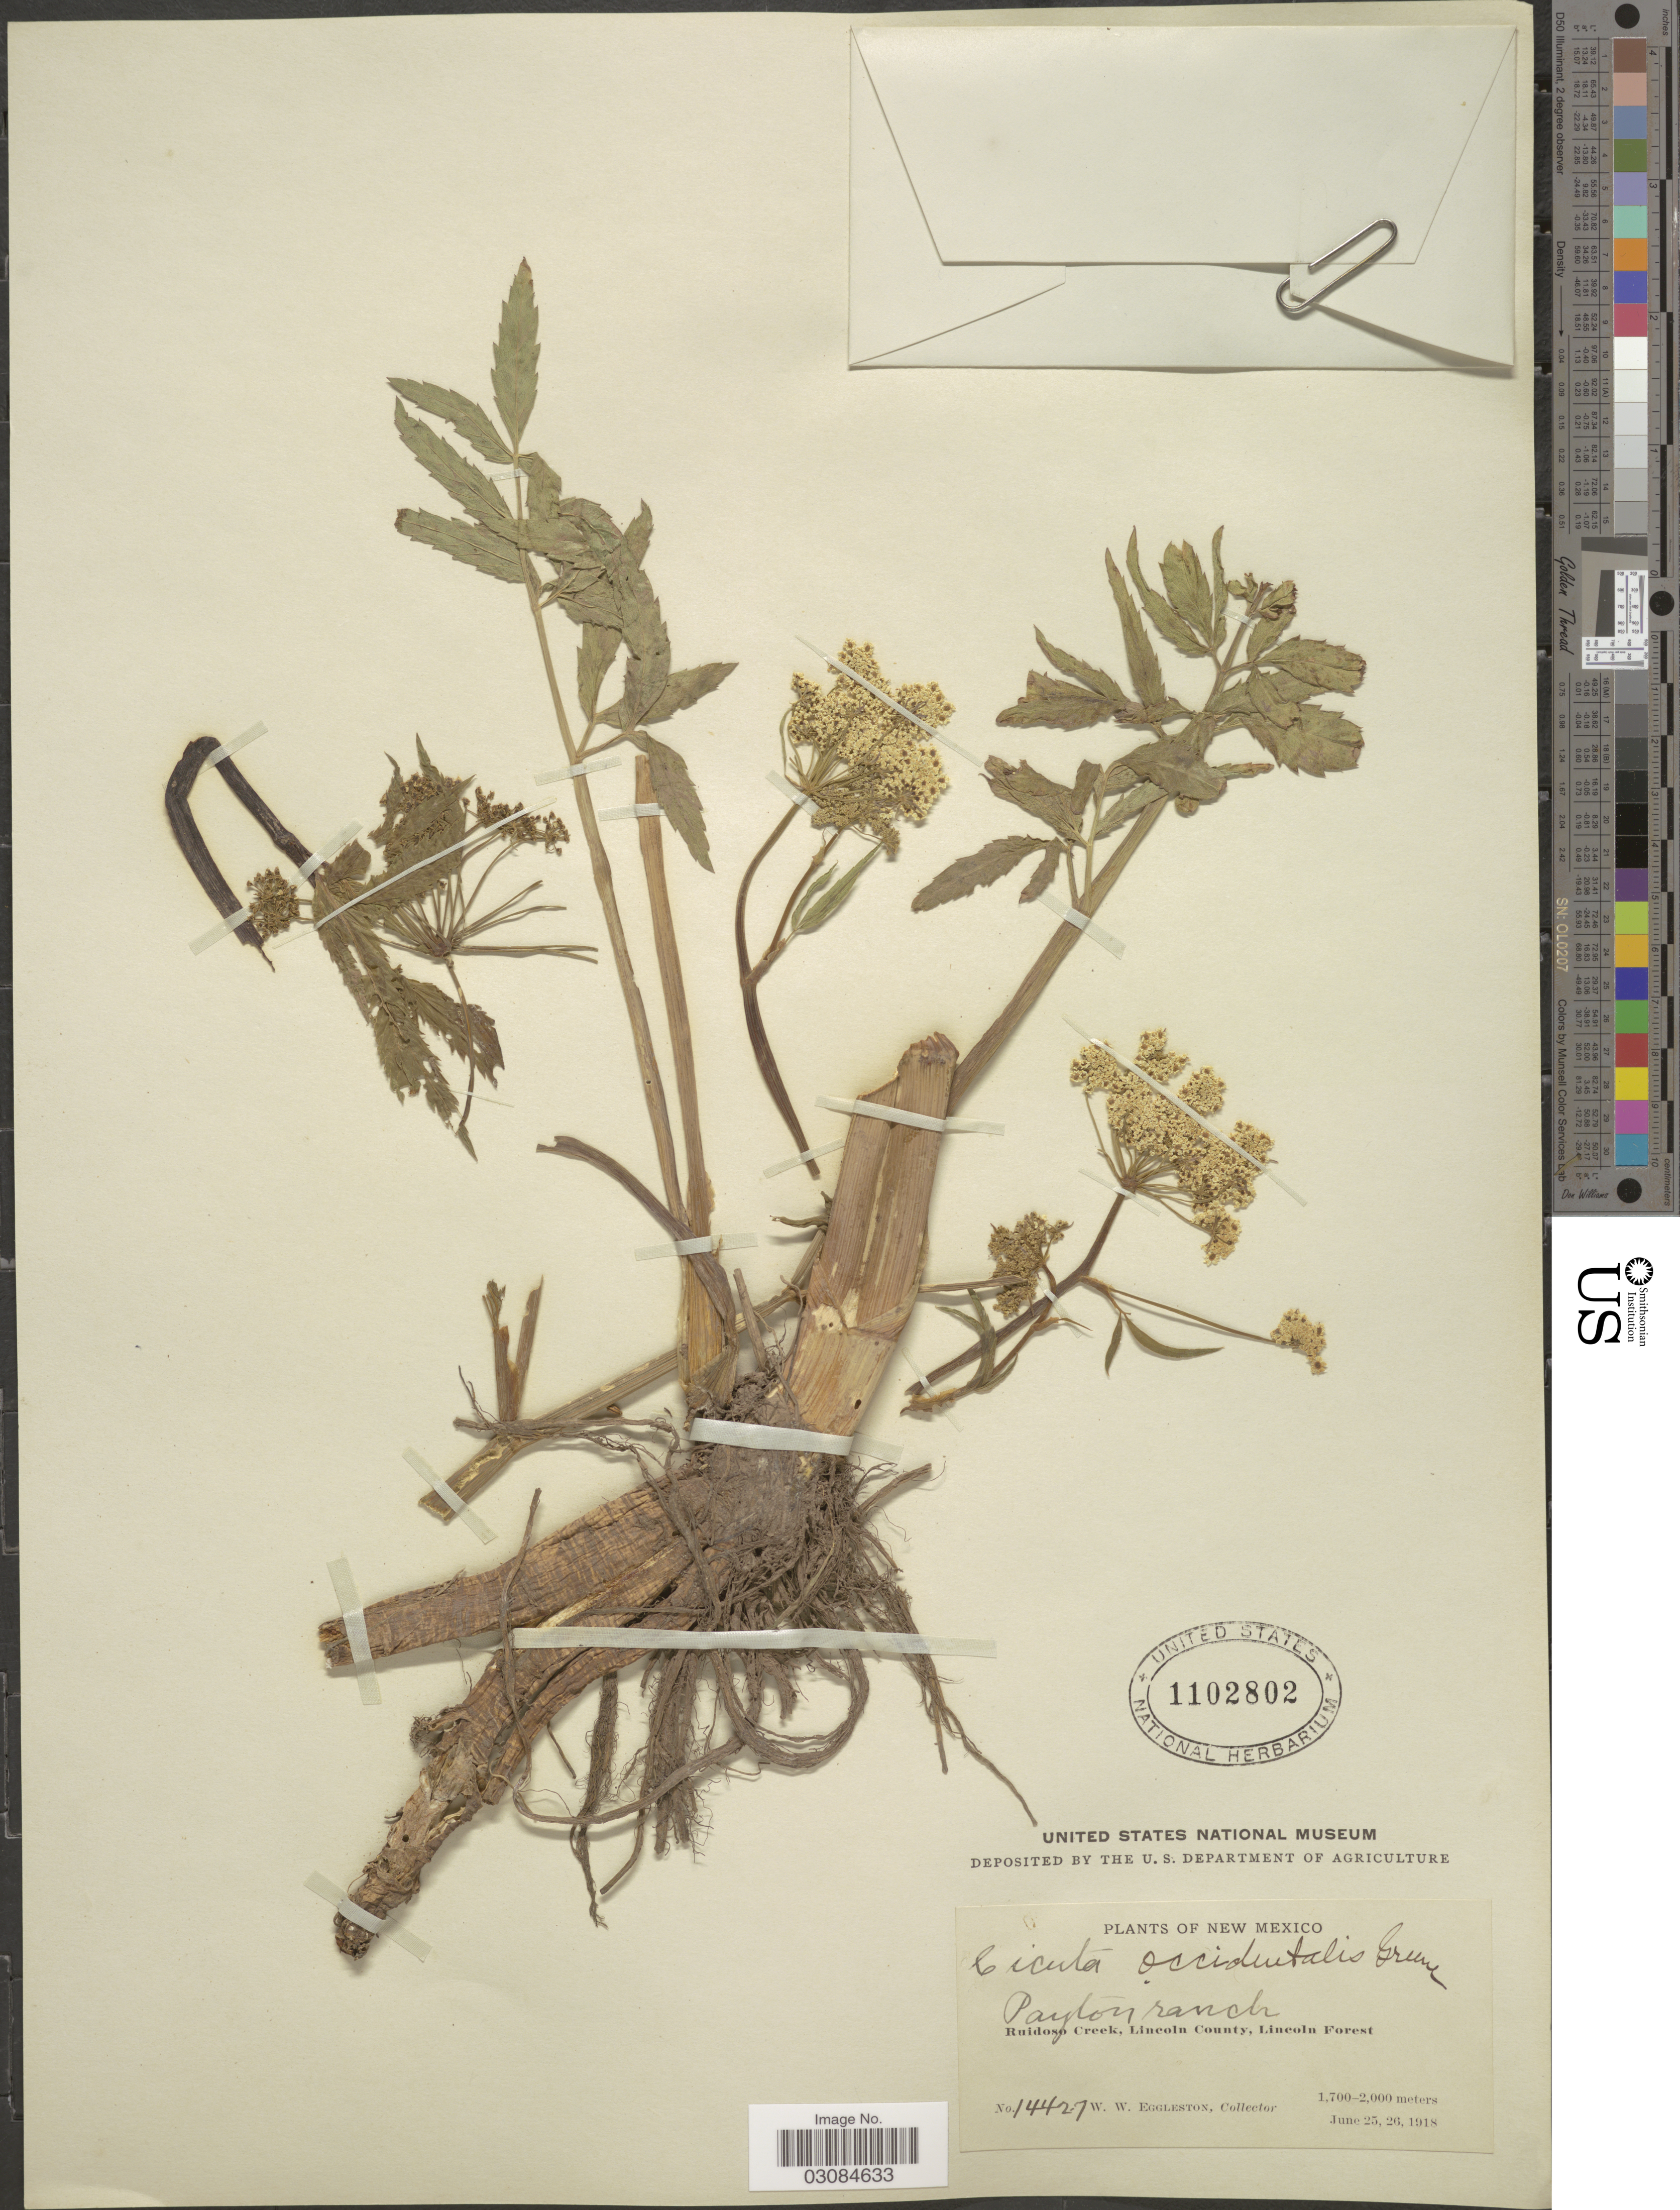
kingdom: Plantae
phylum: Tracheophyta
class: Magnoliopsida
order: Apiales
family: Apiaceae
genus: Cicuta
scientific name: Cicuta occidentalis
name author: Greene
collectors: W. W. Eggleston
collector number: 14427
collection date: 1918-06-25/1918-06-26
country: United States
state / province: New Mexico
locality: Payton ranch. Ruidoso Creek, Lincoln County, Lincoln Forest.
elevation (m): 1700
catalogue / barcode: US 1102802